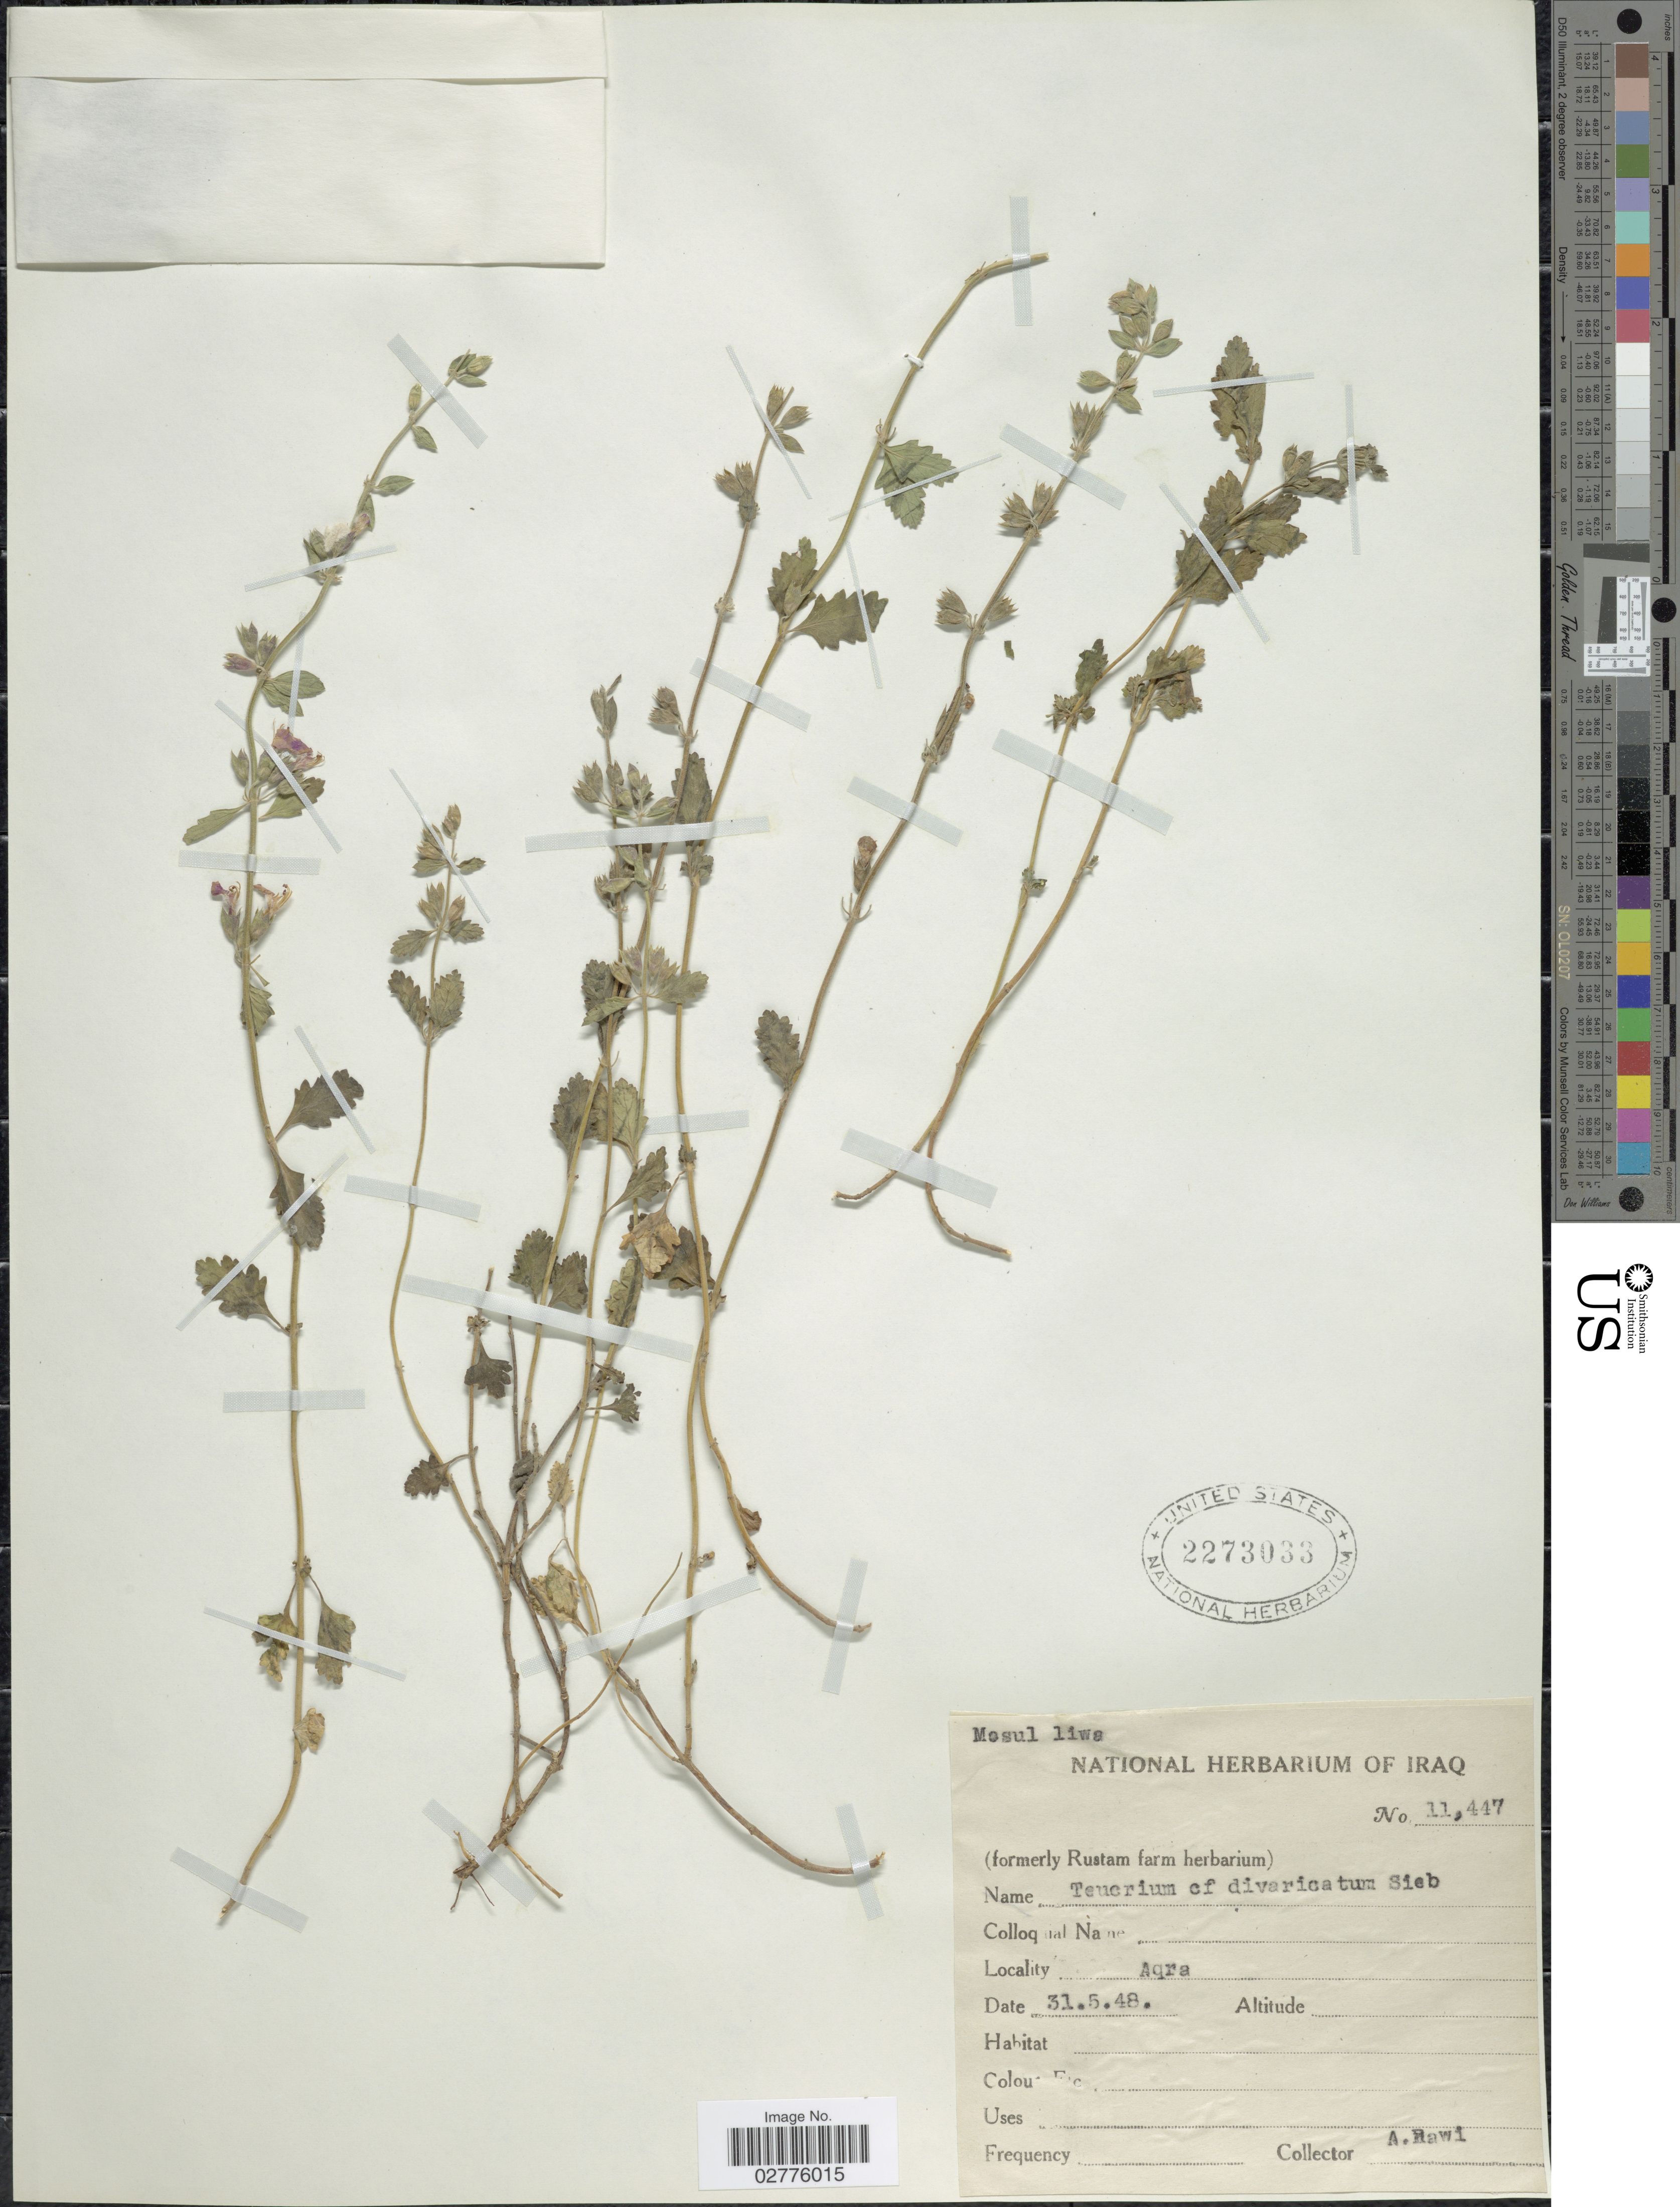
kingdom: Plantae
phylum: Tracheophyta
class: Magnoliopsida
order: Lamiales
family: Lamiaceae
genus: Teucrium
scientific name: Teucrium divaricatum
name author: Sieber ex Heldr.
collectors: A. Rawi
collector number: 11447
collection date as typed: Transcribed d/m/y: 31/5/48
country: Iraq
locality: Mosul liwa. Aqra.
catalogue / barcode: US 2273033